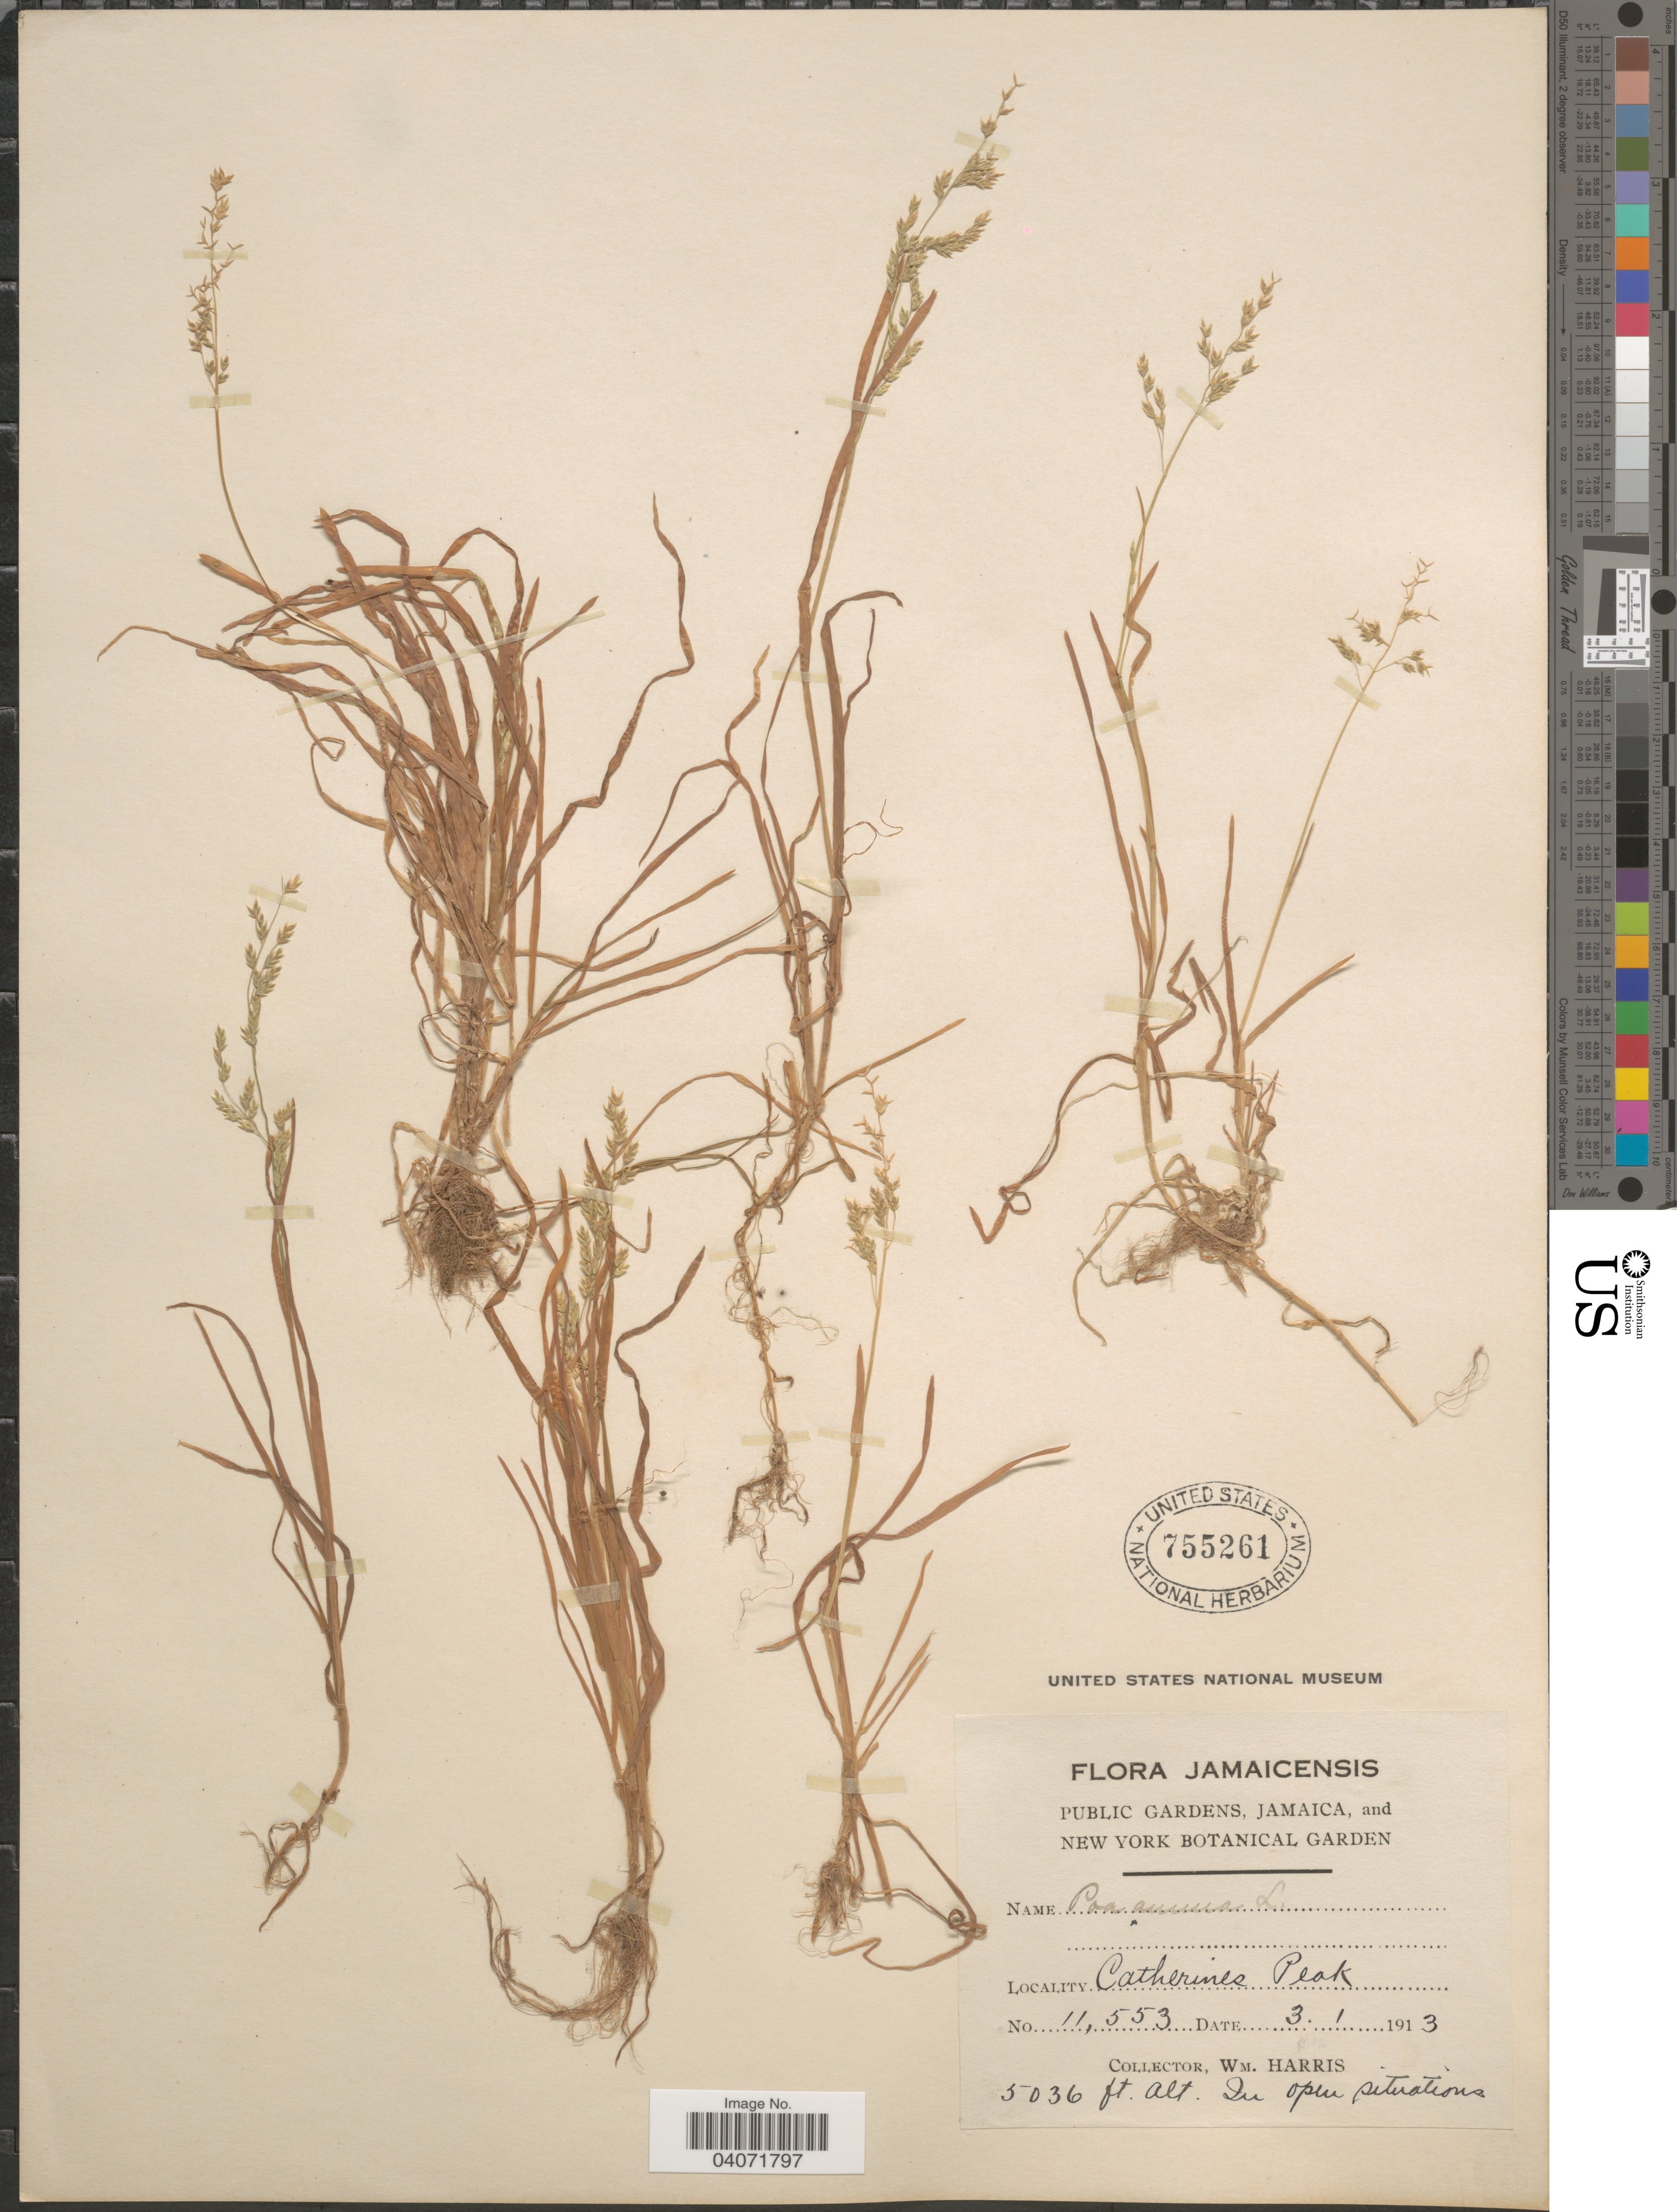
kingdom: Plantae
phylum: Tracheophyta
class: Liliopsida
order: Poales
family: Poaceae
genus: Poa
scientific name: Poa annua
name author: L.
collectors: W. Harris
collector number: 11553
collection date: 1913-01-03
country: Jamaica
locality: Catherines Peak.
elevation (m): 1535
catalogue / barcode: US 755261